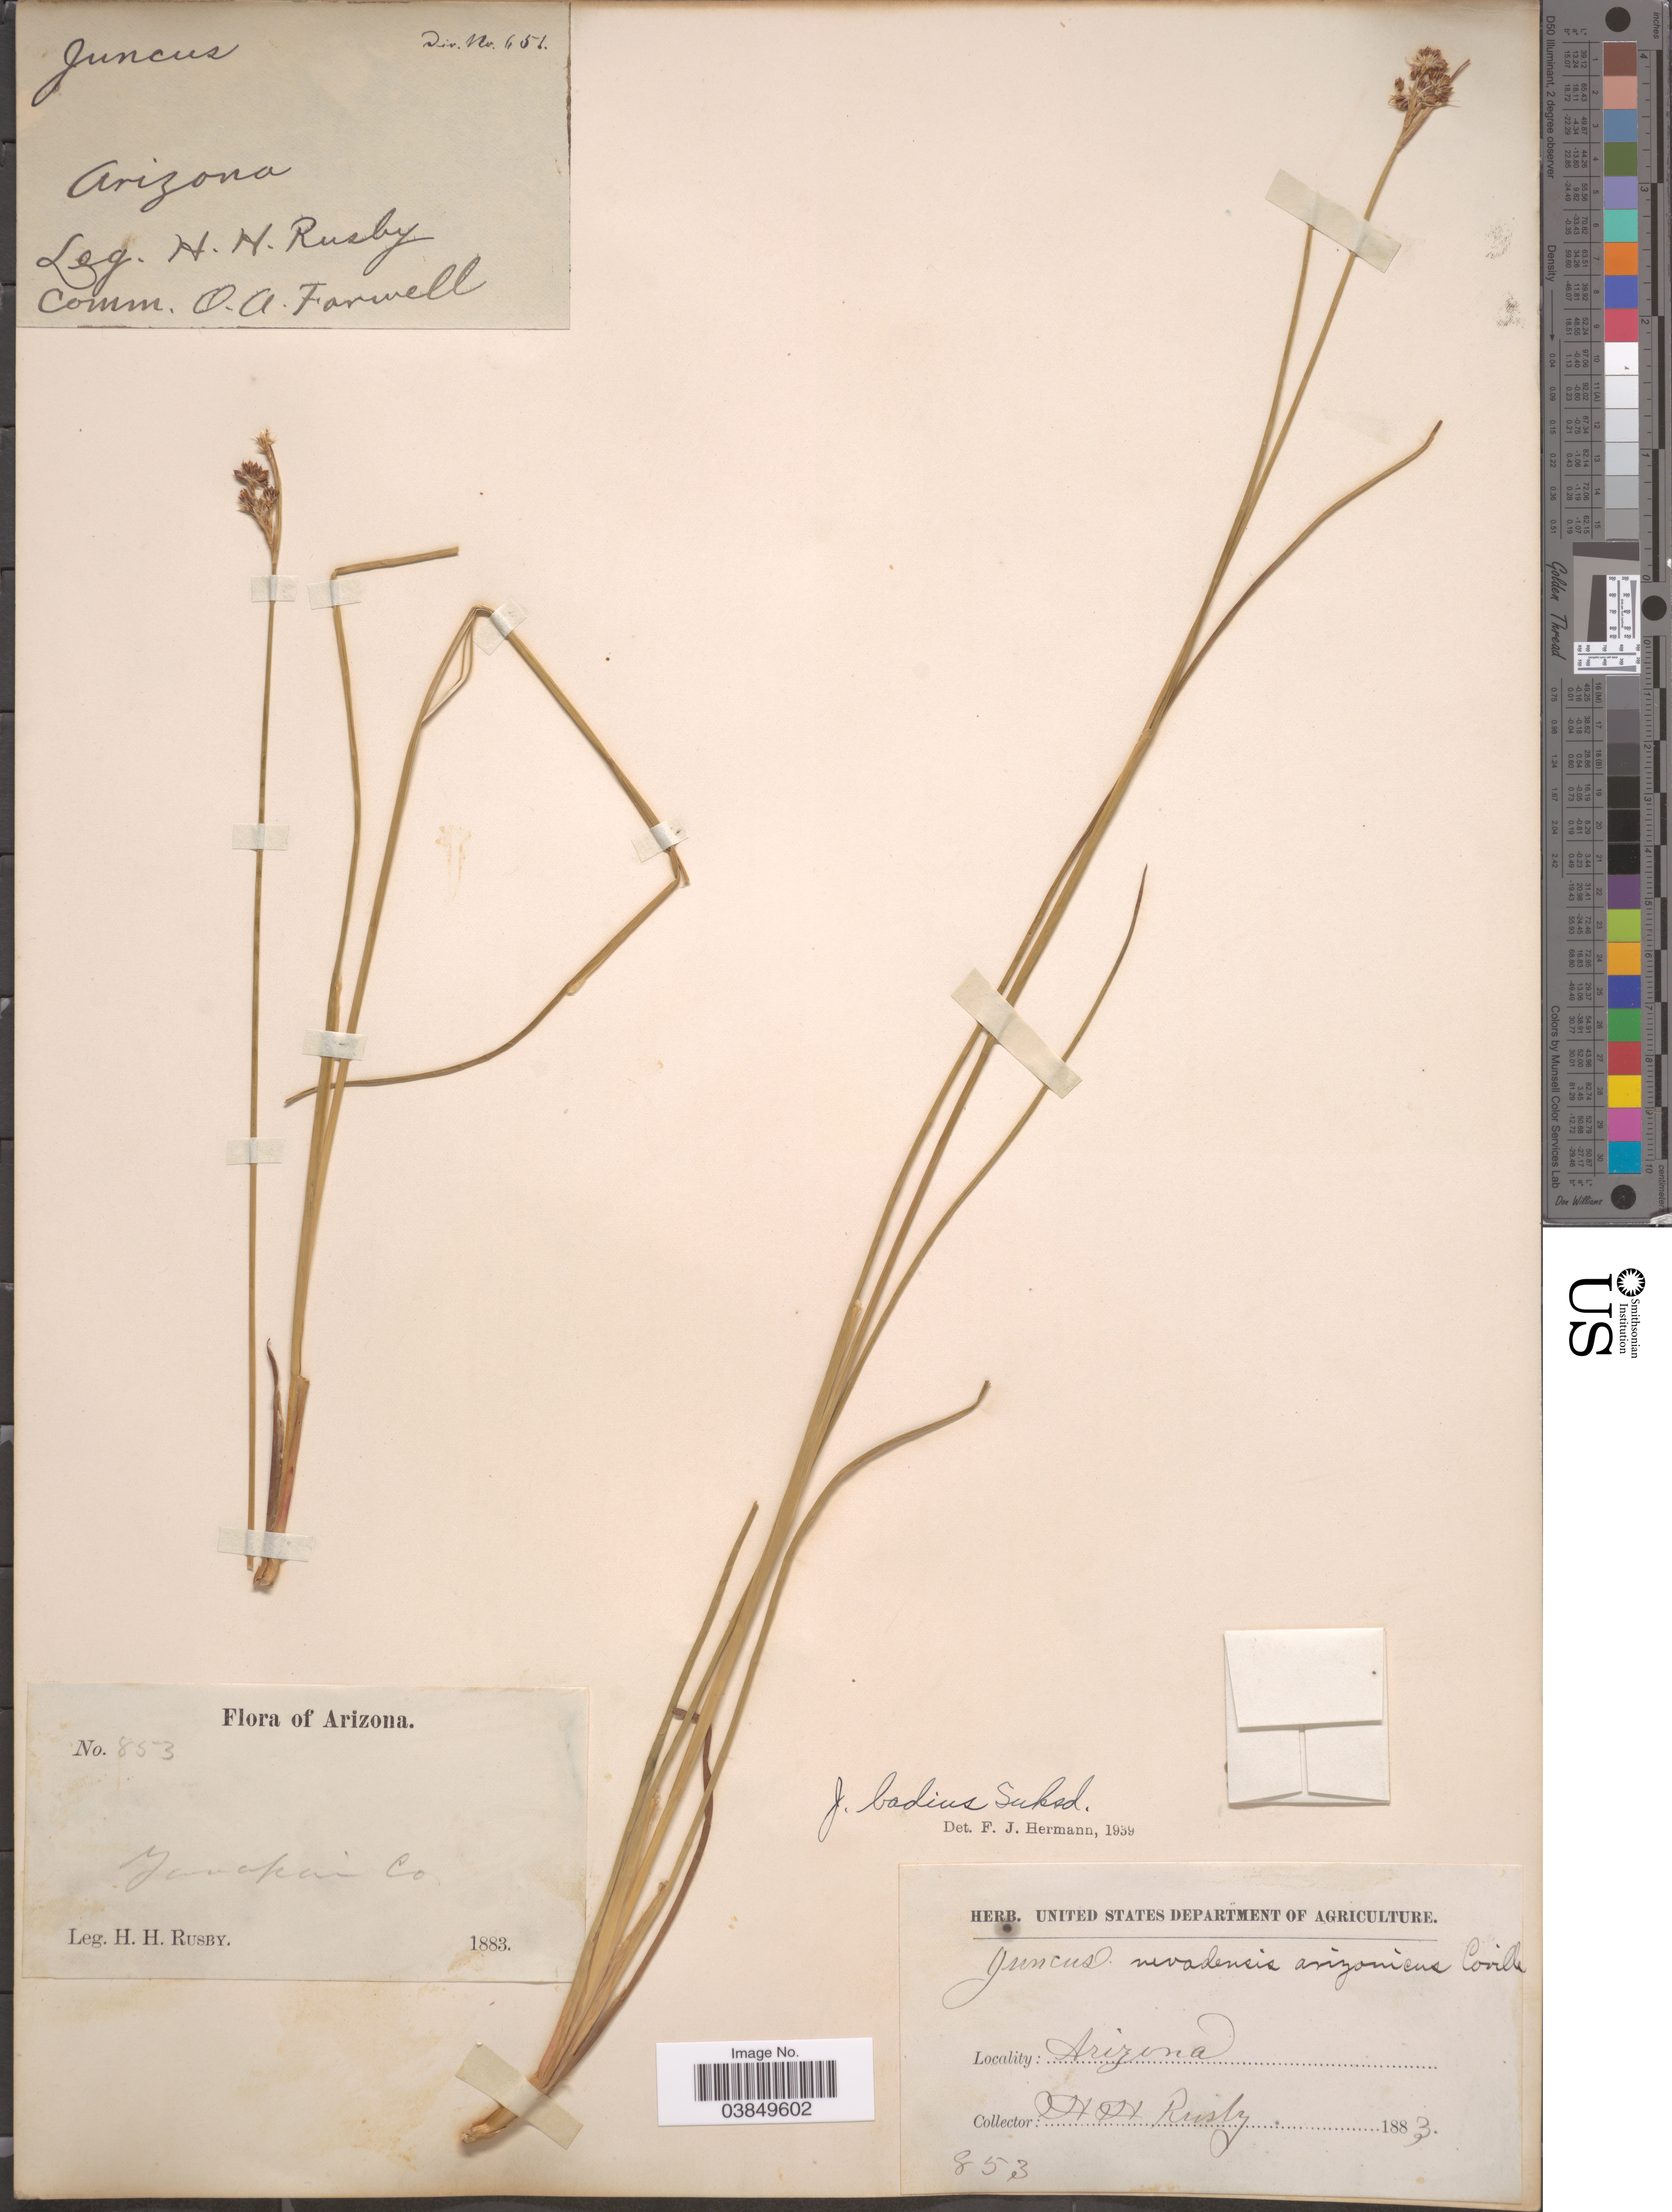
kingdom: Plantae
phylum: Tracheophyta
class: Liliopsida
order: Poales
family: Juncaceae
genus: Juncus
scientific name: Juncus badius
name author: Suksd.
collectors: H. H. Rusby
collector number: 853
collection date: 1883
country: United States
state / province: Arizona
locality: Yavapai Co.